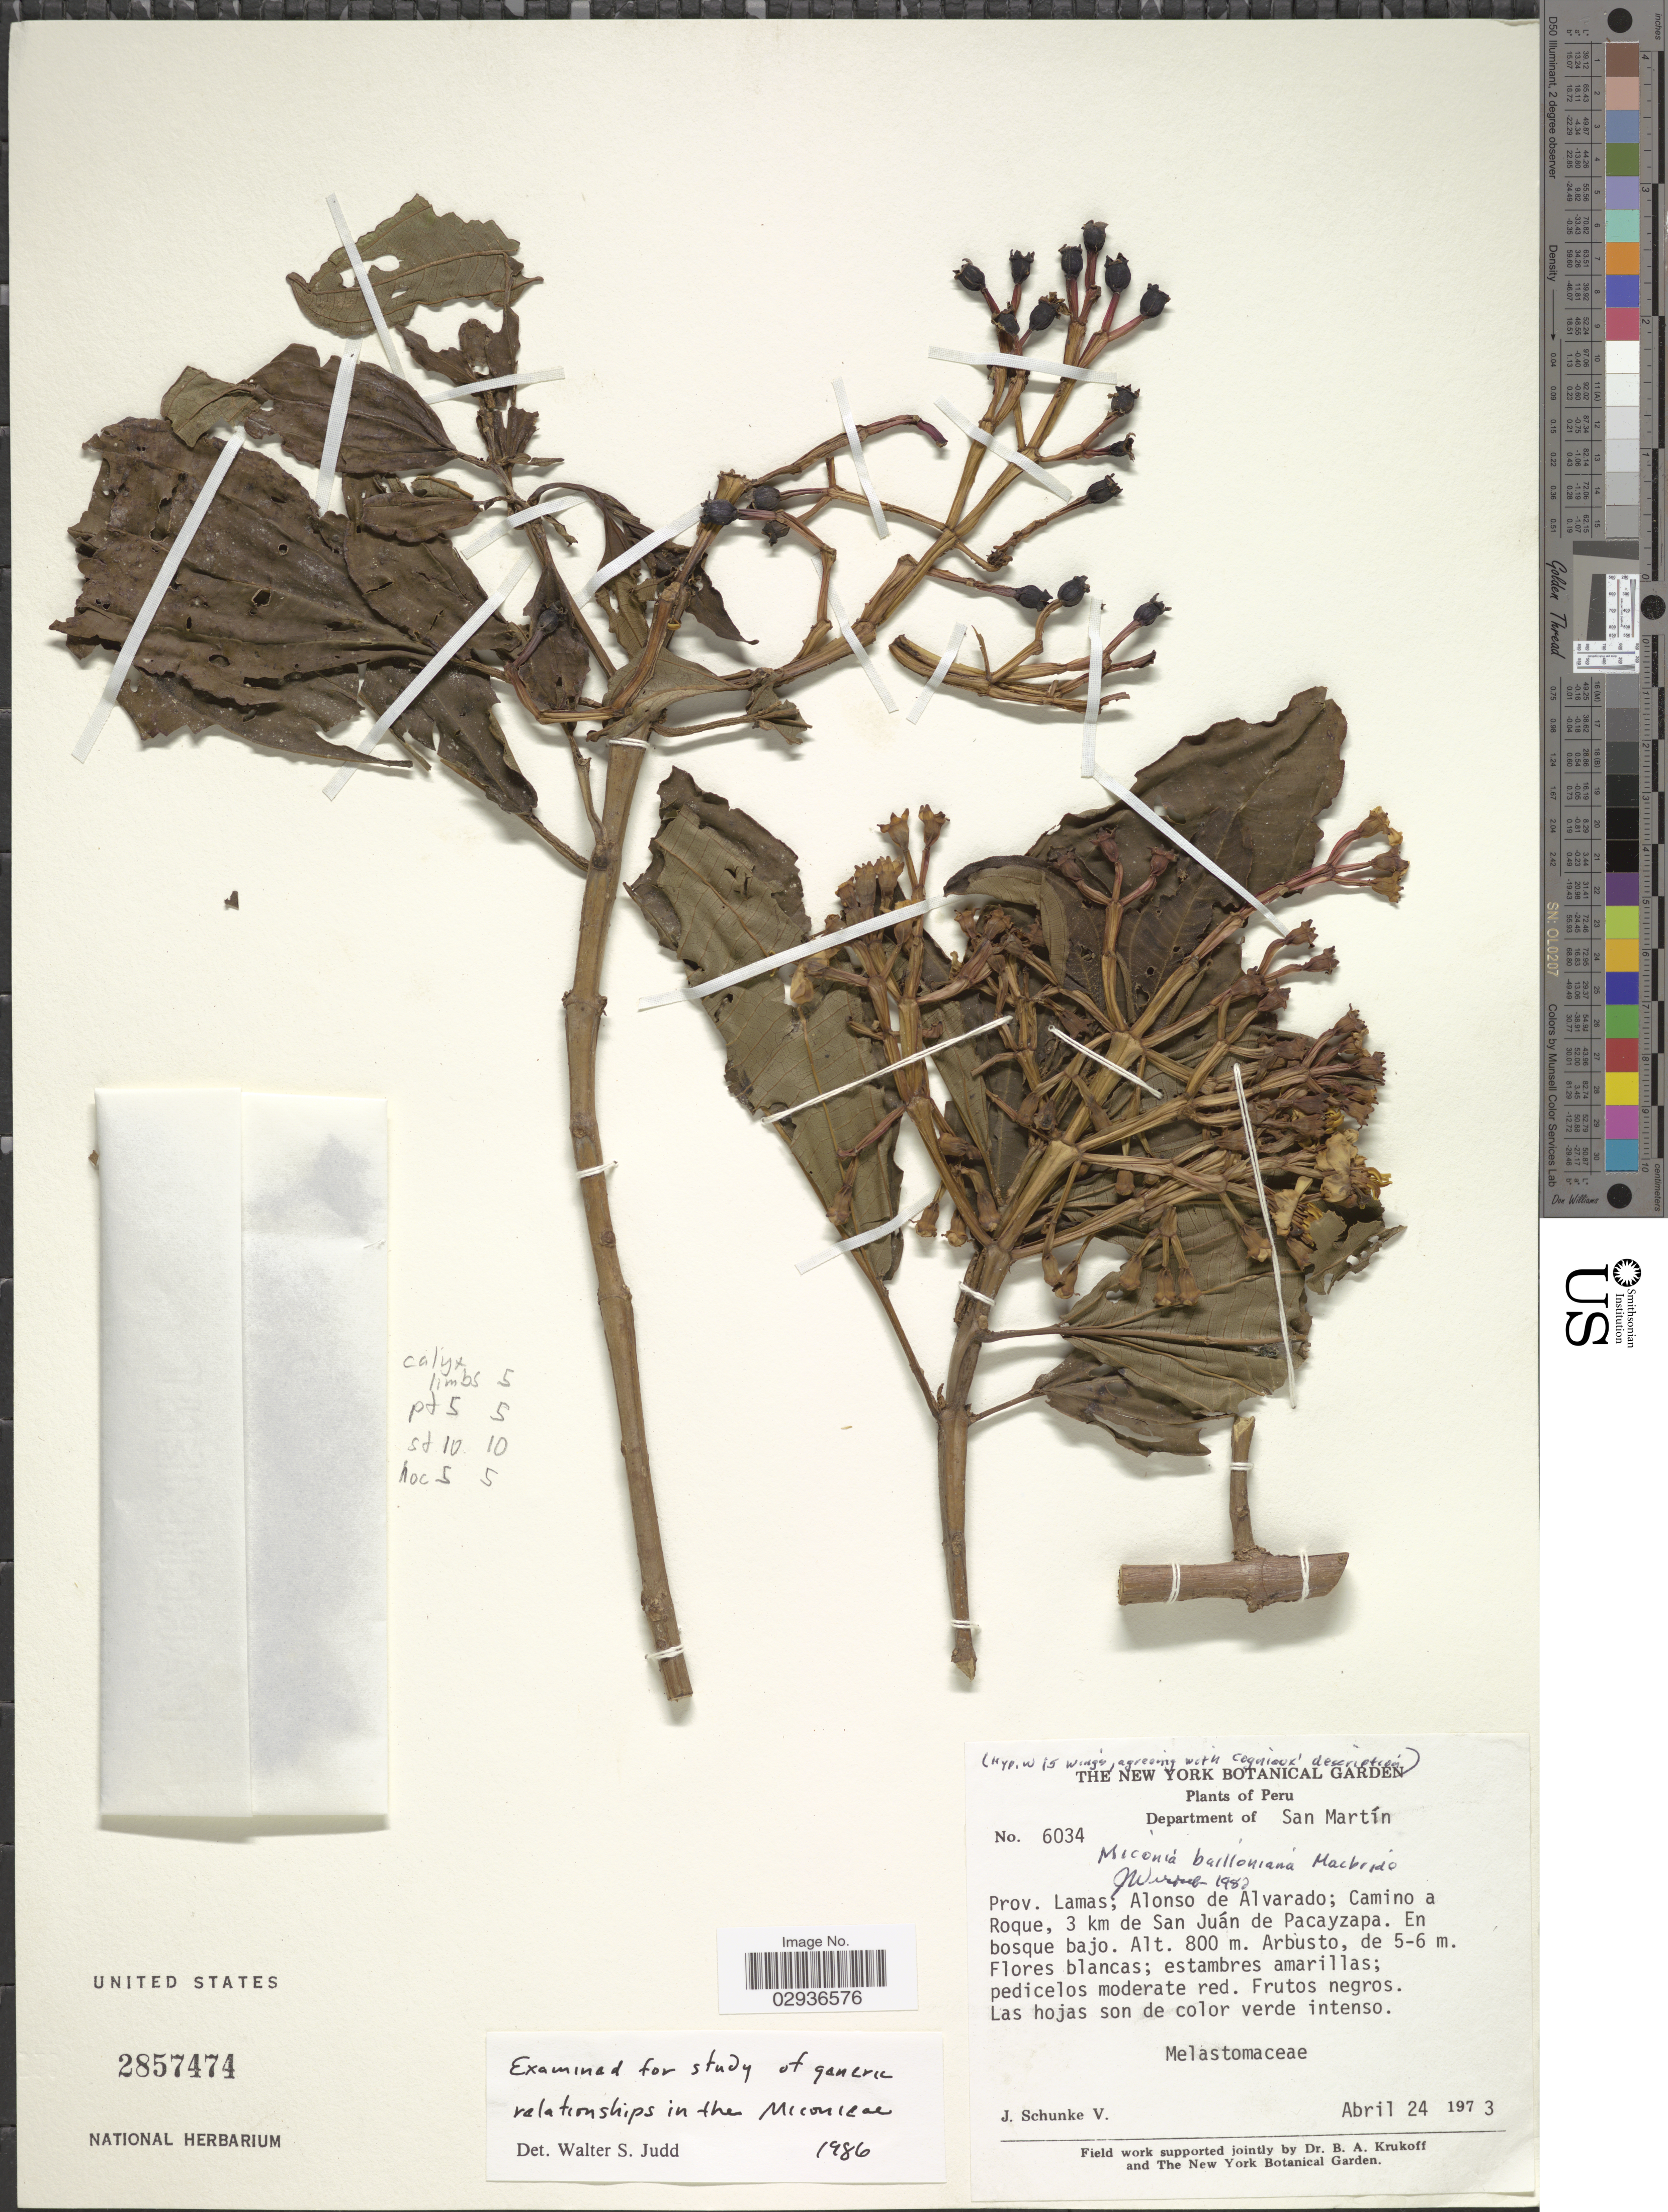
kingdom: Plantae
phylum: Tracheophyta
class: Magnoliopsida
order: Myrtales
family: Melastomataceae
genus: Miconia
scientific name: Miconia bailloniana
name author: J.F. Macbr.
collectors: J. Schunke Vigo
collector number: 6034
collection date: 1973-04-24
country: Peru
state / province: San Martín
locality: Department of San Martín. Prov, Lamas; Alonso de Alvarado; Camino a Roque, 3 km de San Juán de Pacayzapa.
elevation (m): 800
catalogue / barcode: US 2857474